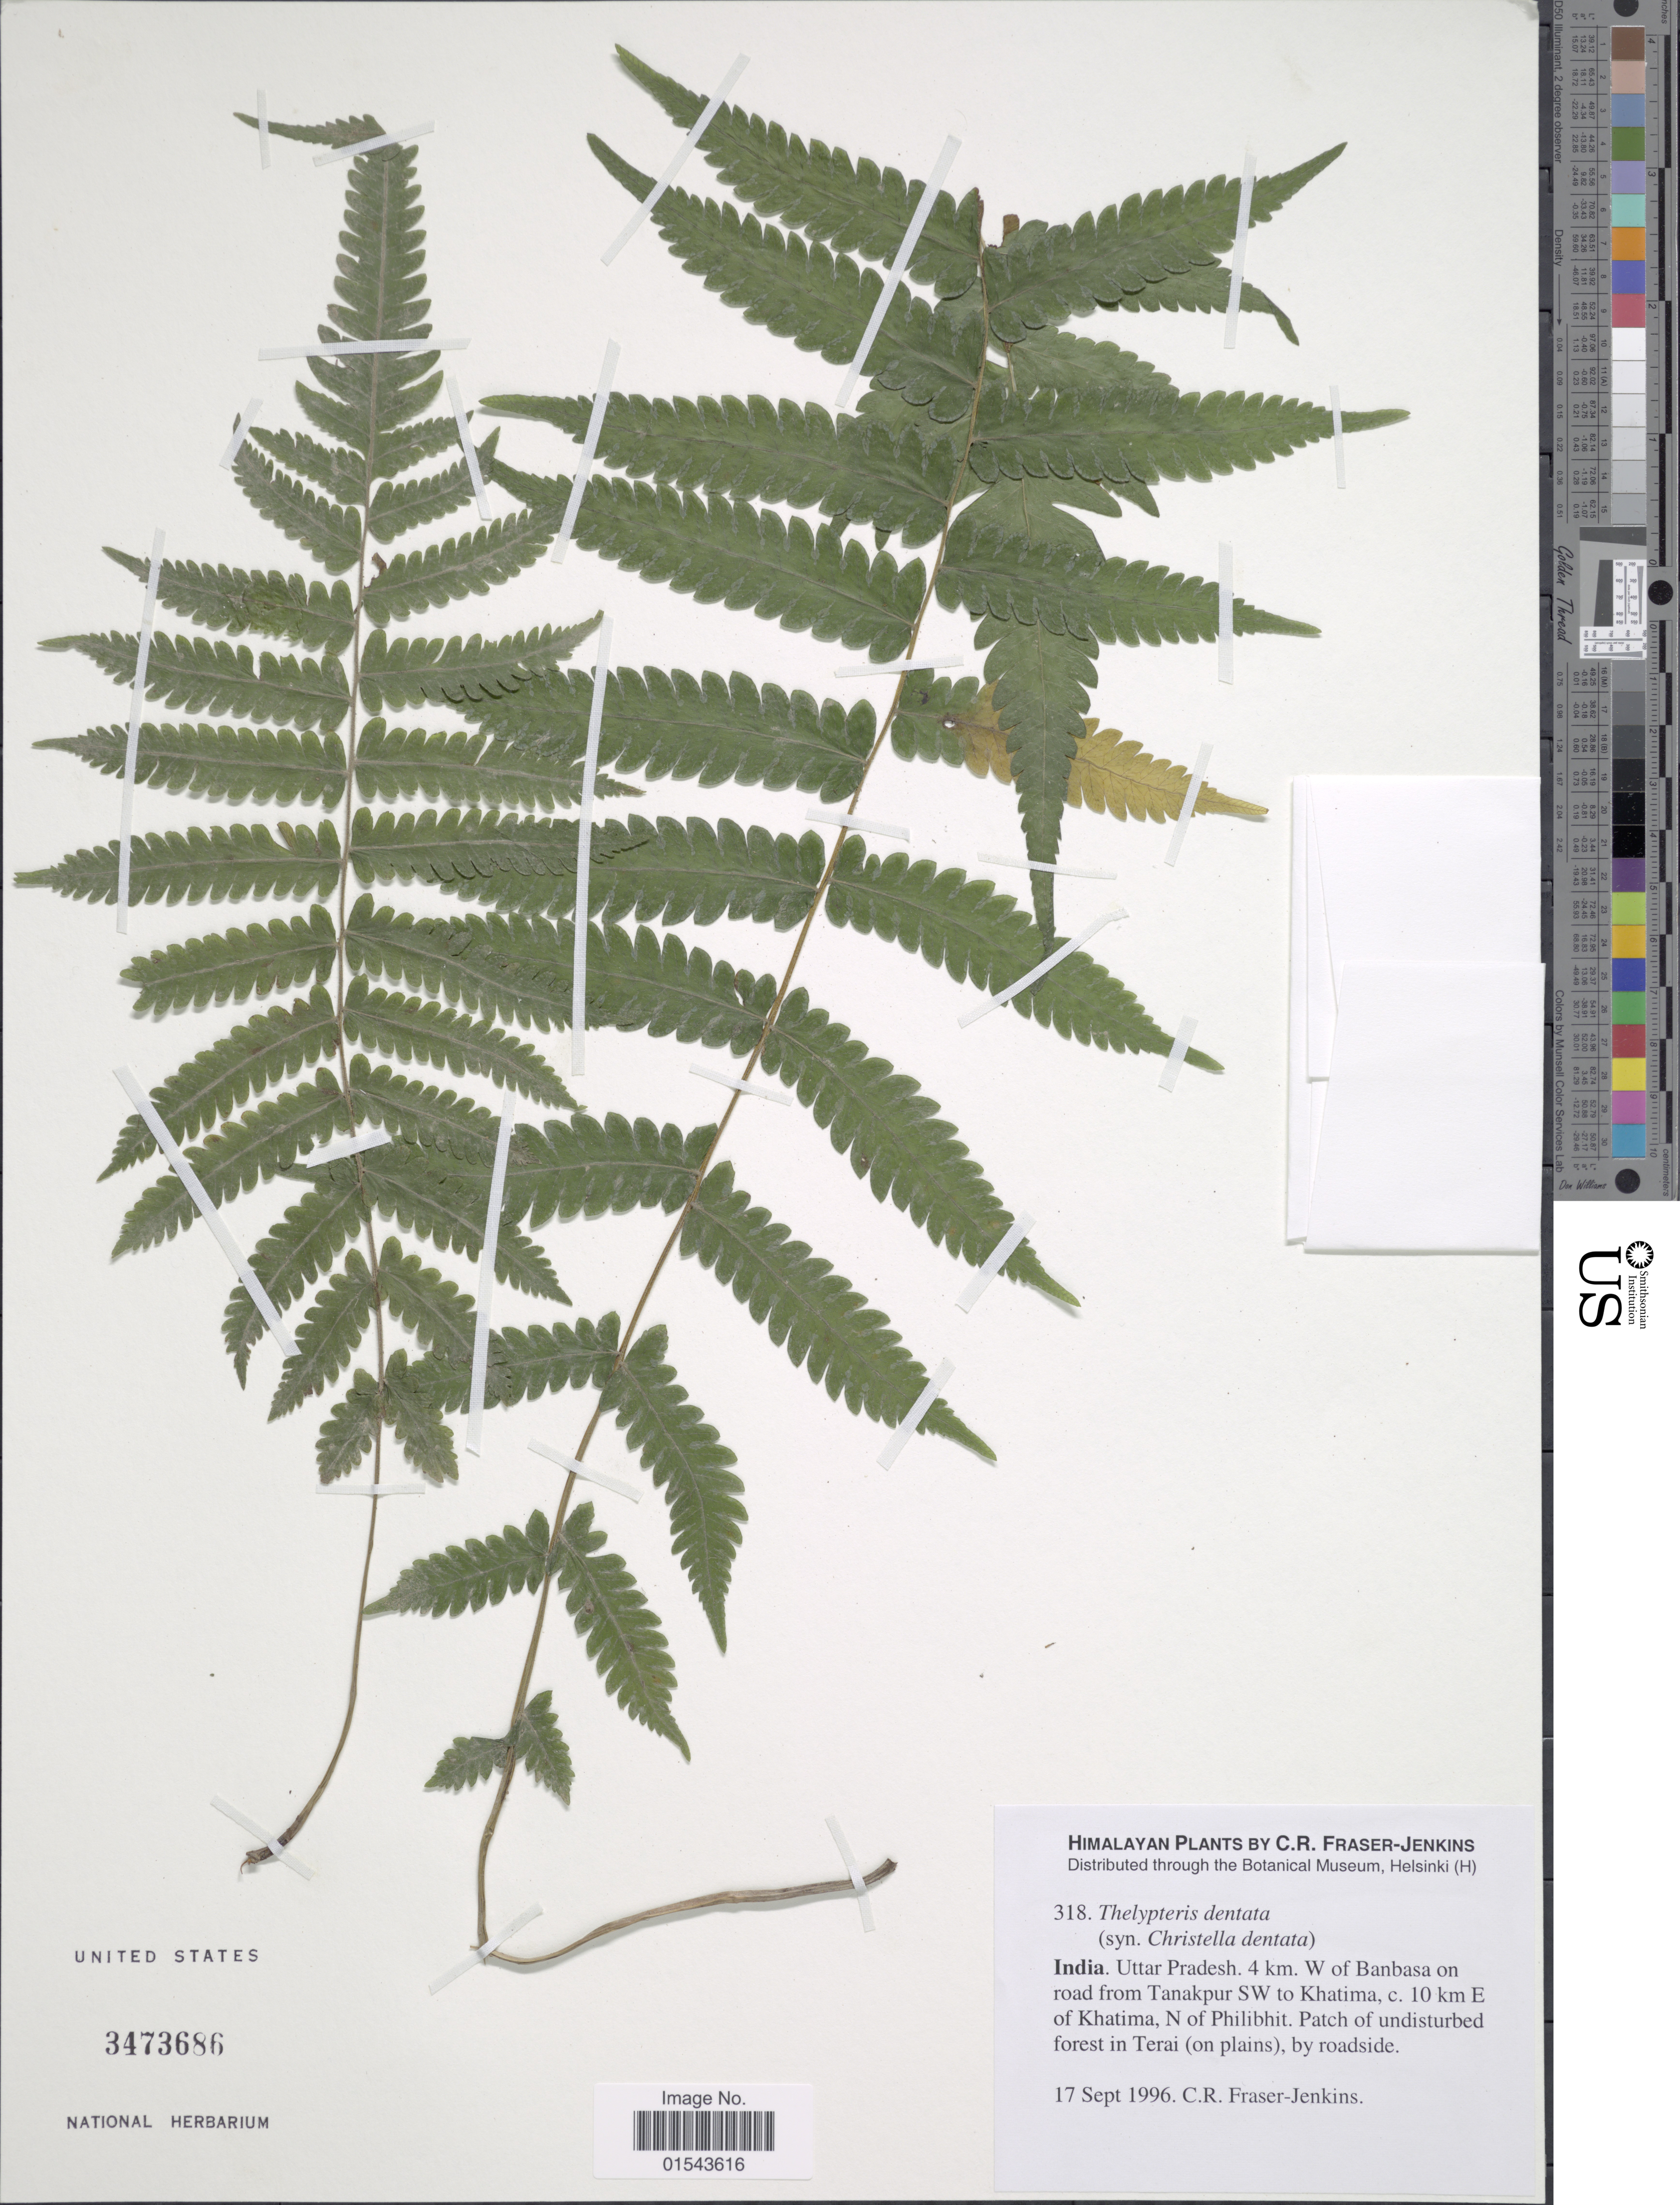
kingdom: Plantae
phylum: Tracheophyta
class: Polypodiopsida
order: Polypodiales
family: Thelypteridaceae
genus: Christella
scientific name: Christella dentata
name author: (Forssk.) Brownsey & Jermy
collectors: C. R. Fraser-Jenkins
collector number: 318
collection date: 1996-09-17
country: India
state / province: Uttar Pradesh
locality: Himalaya, 4 km . W of Banbasa on road from Tanakpur SW to Khatima, 10 km E of Khatima, N of Philibhit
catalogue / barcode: US 3473686